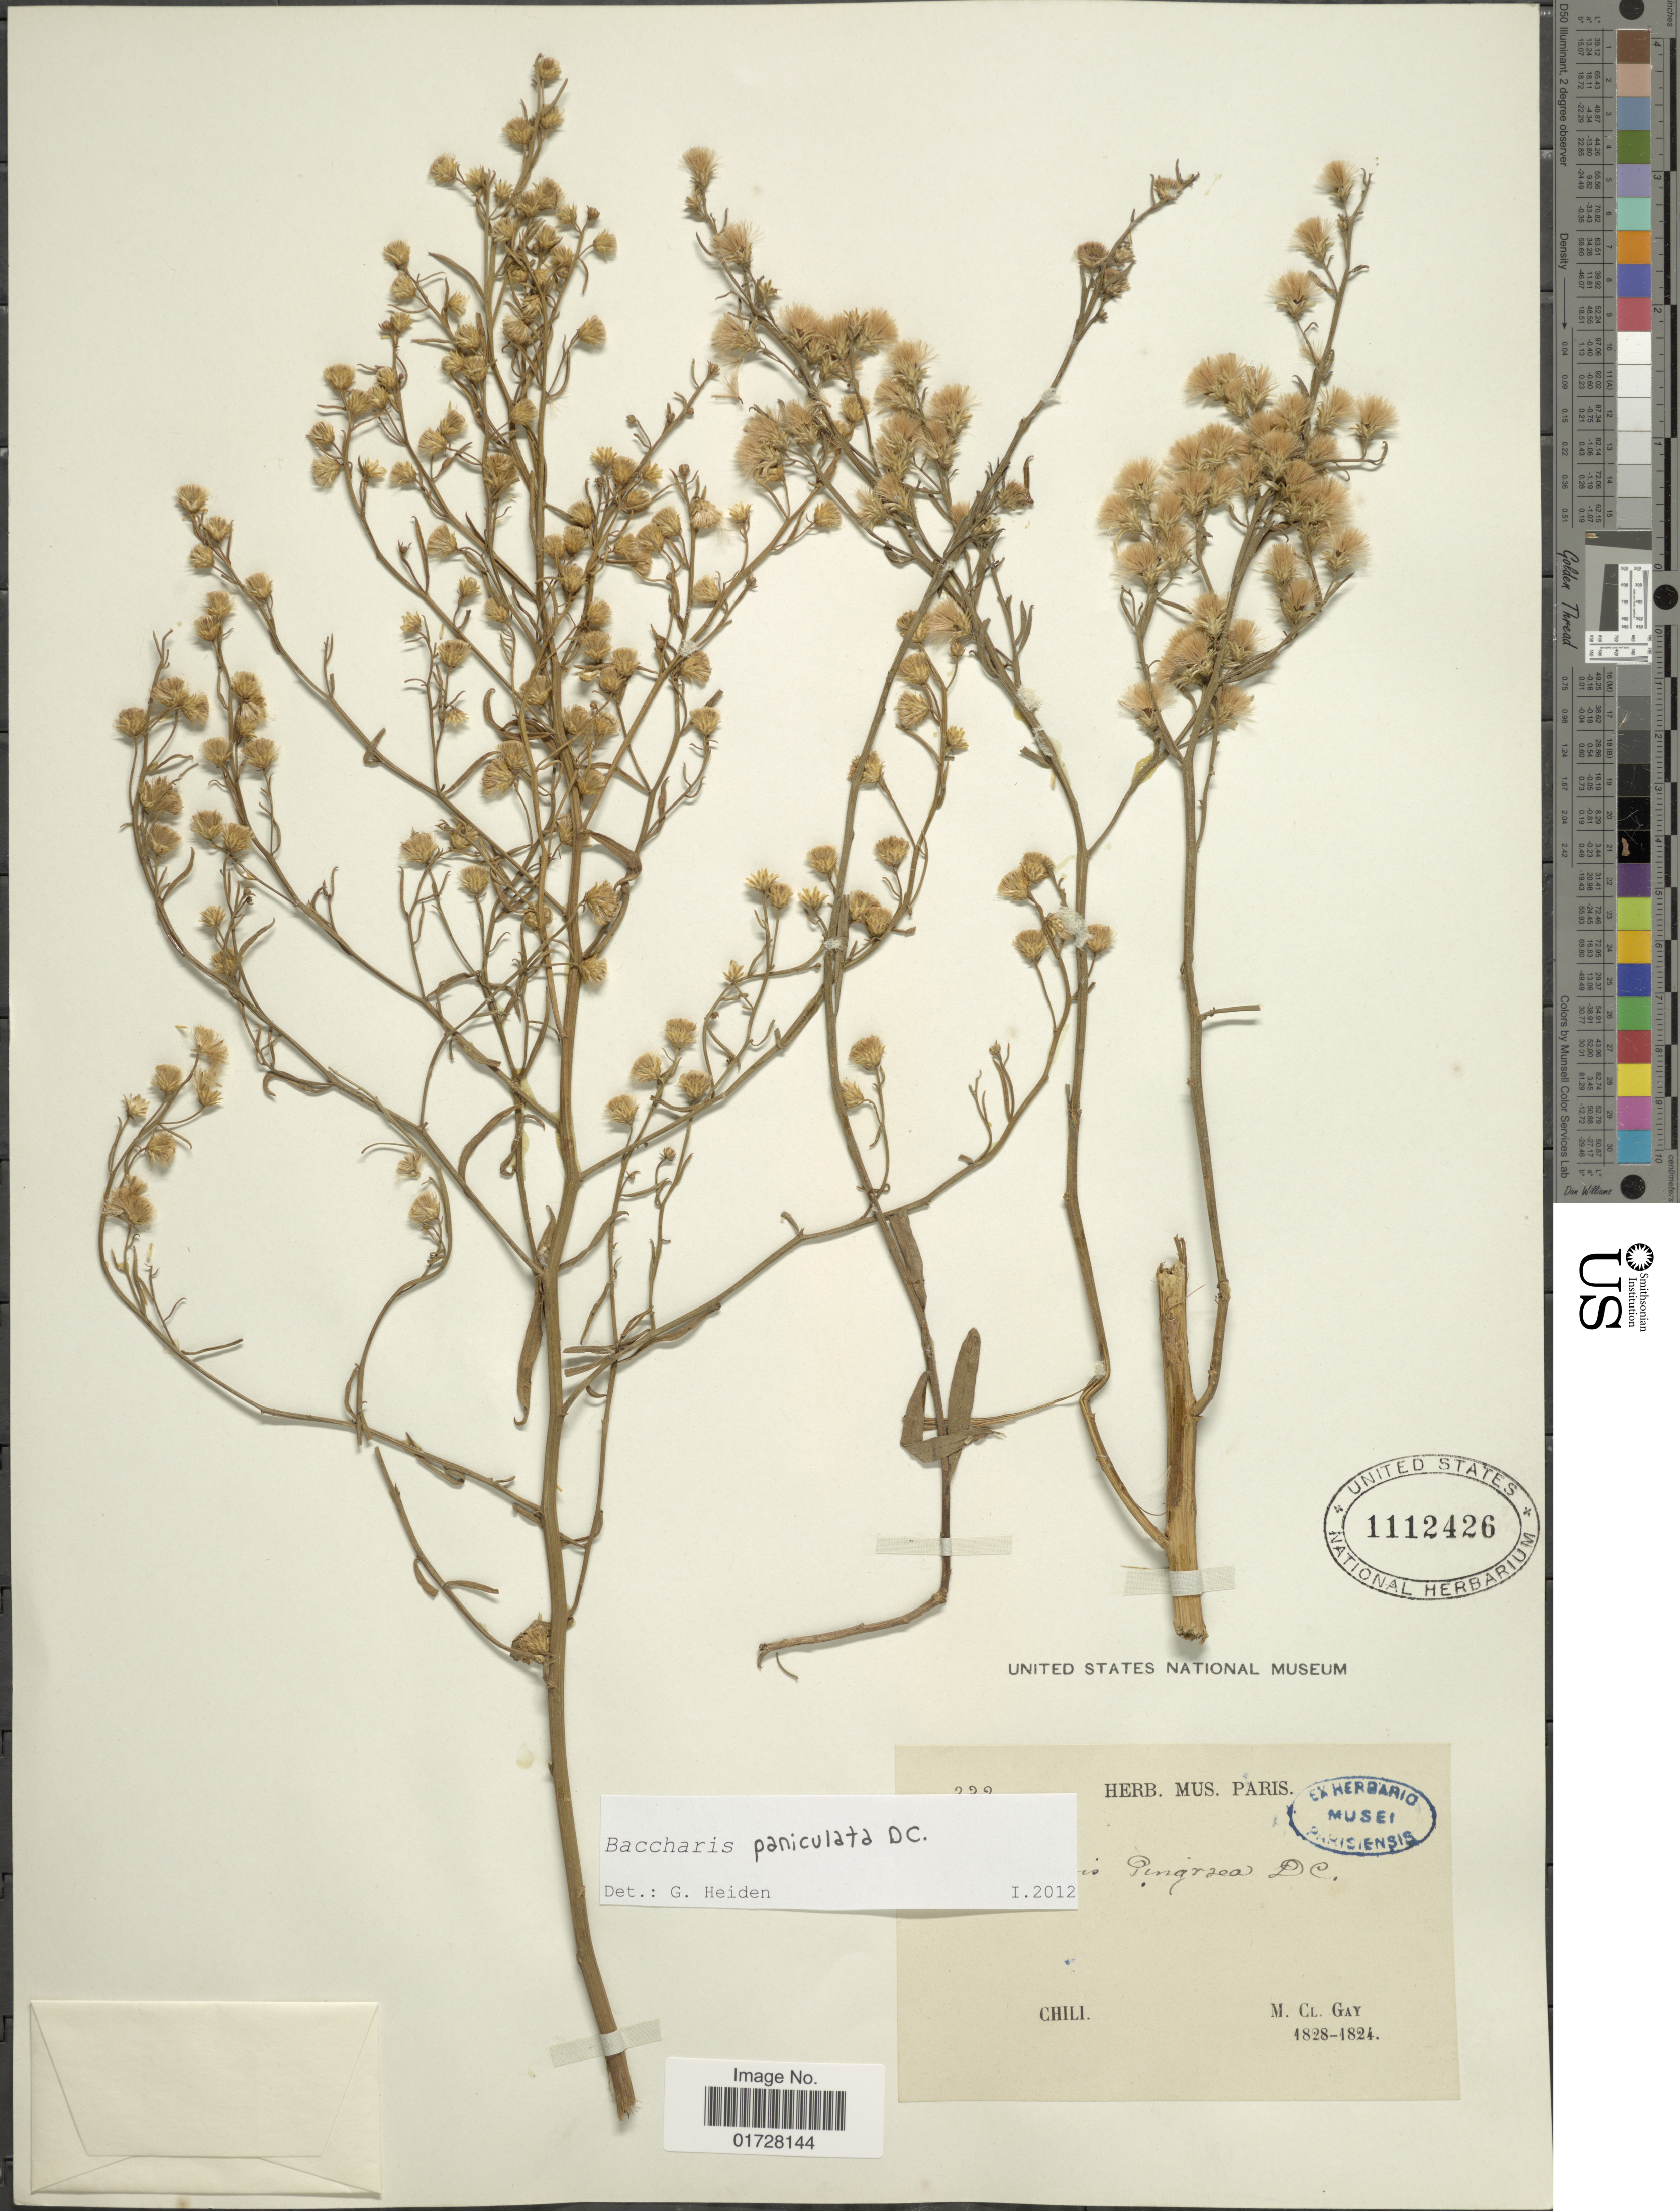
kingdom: Plantae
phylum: Tracheophyta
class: Magnoliopsida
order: Asterales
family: Asteraceae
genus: Baccharis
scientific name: Baccharis paniculata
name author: DC.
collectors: M. Gay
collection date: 1824/1828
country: Chile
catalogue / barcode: US 1112426